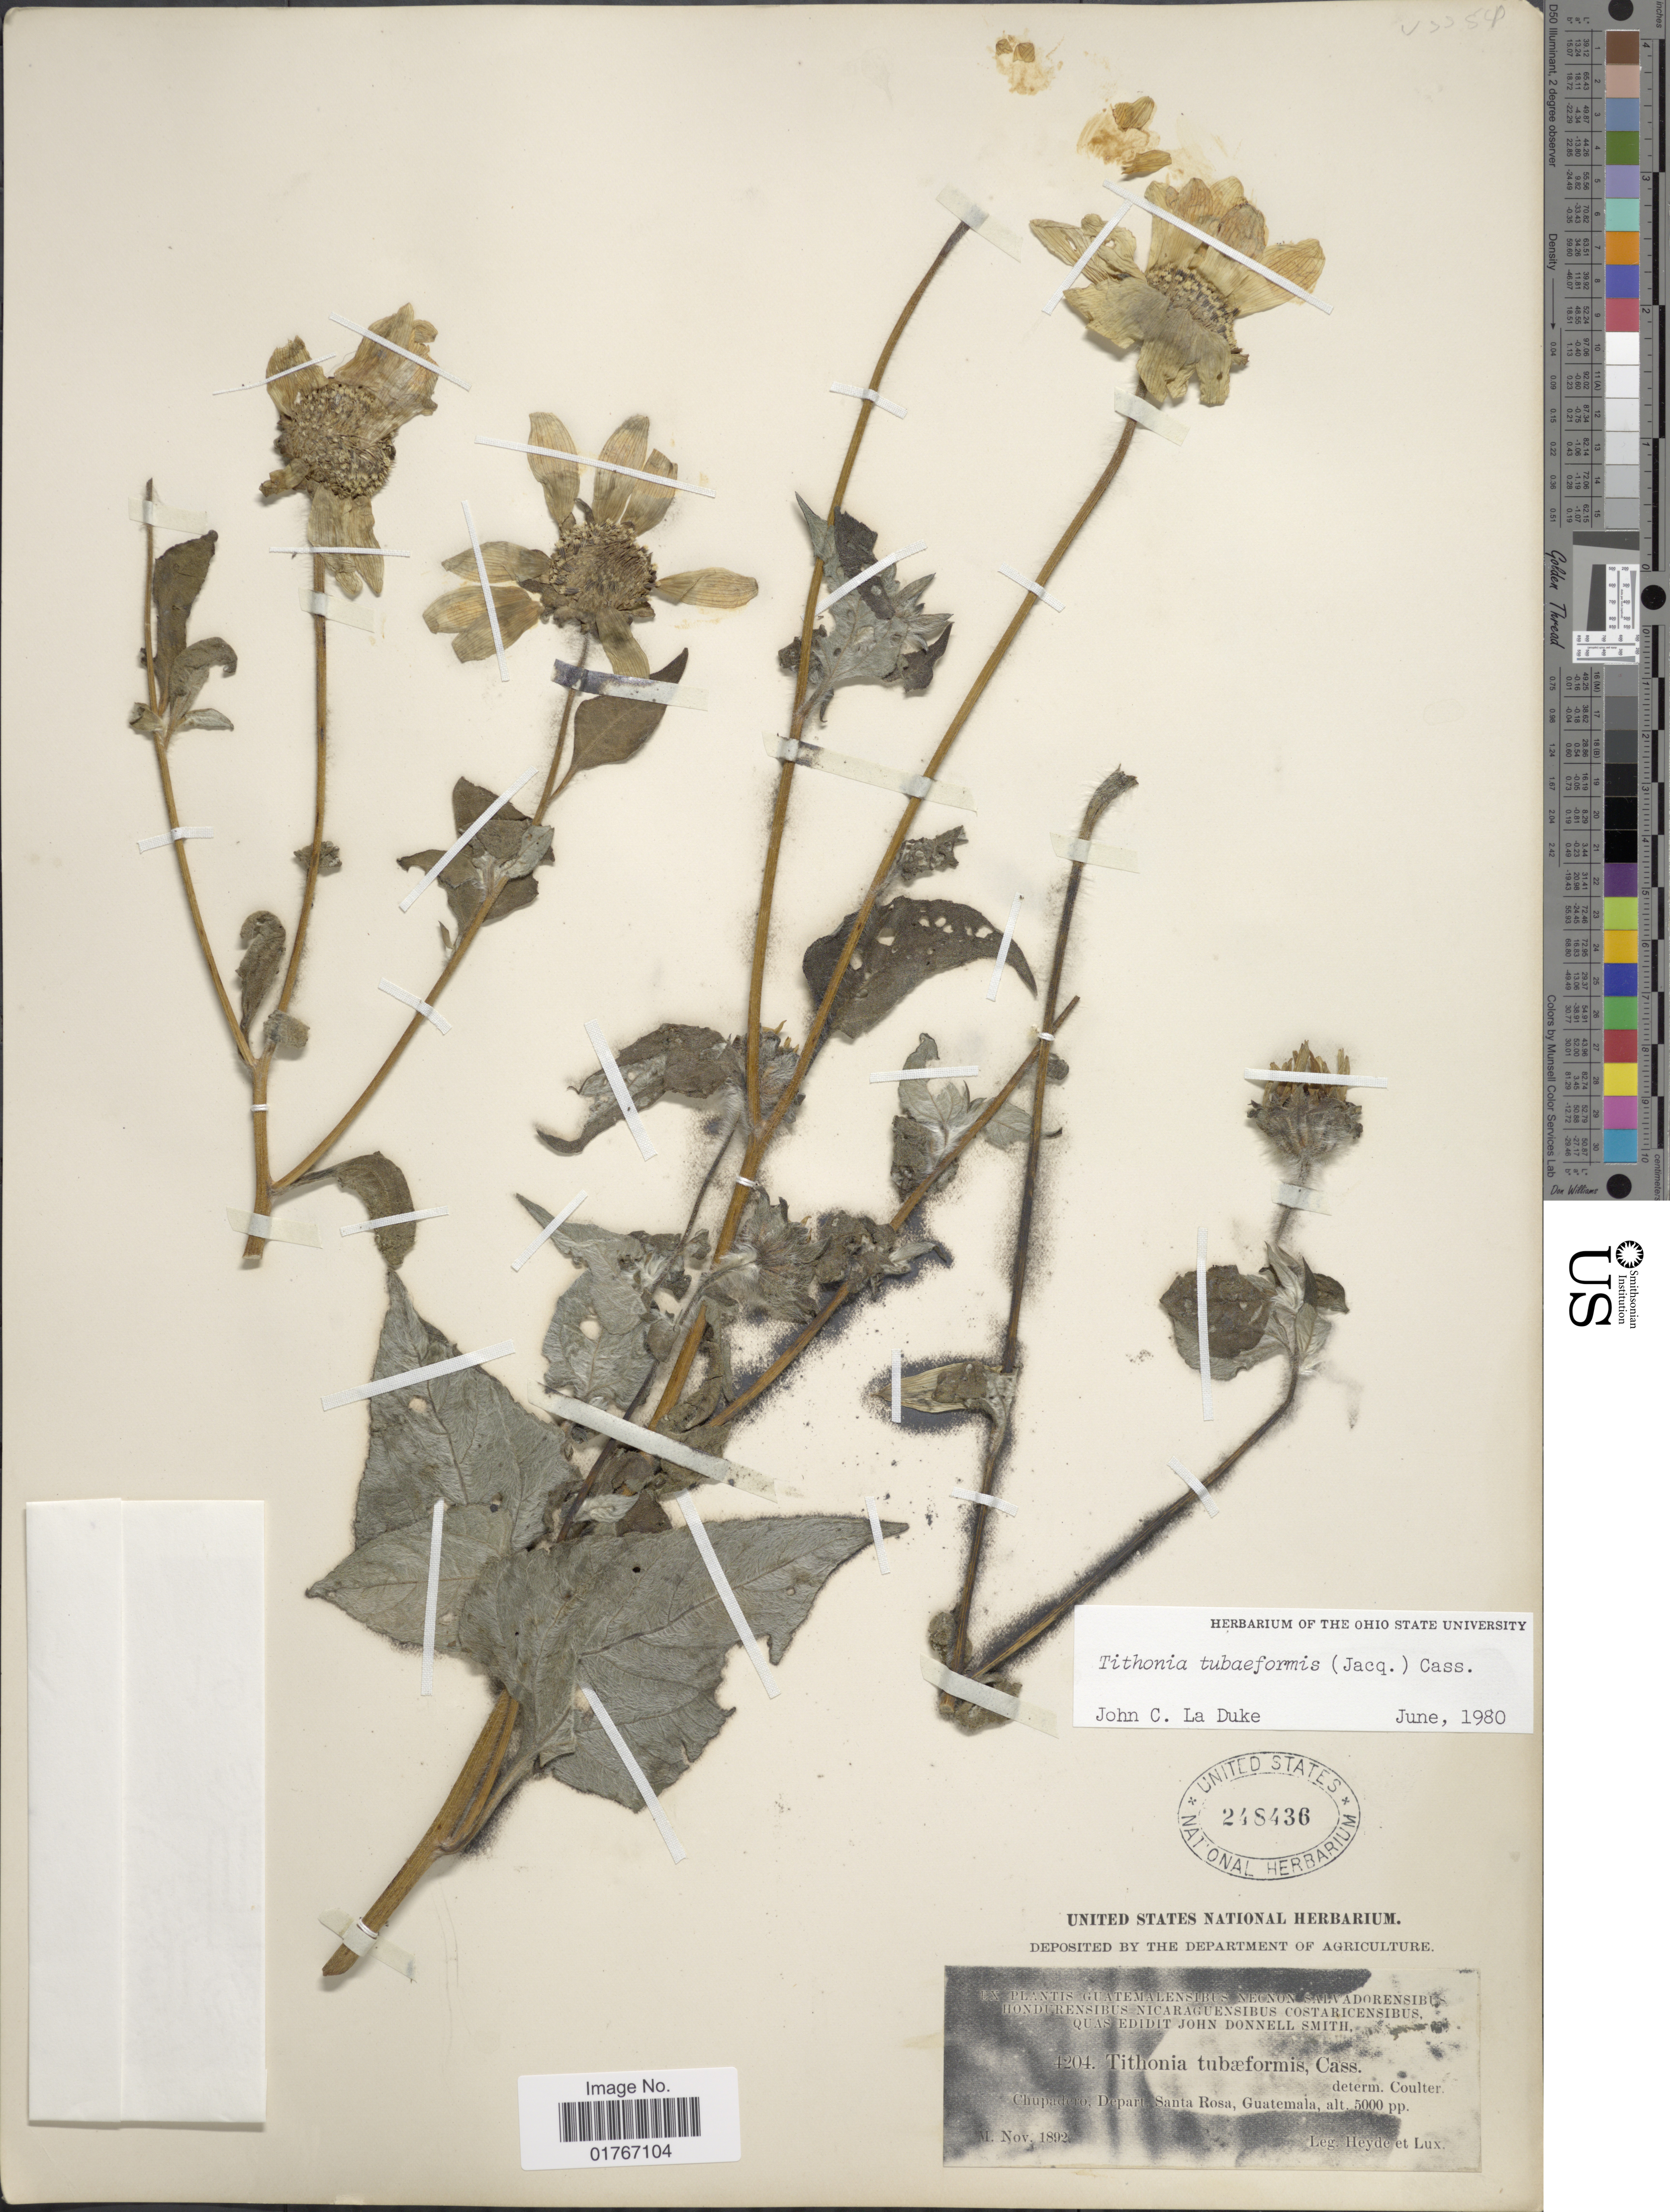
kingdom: Plantae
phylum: Tracheophyta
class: Magnoliopsida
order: Asterales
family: Asteraceae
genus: Tithonia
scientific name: Tithonia tubaeformis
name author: (Jacq.) Cass.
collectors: Heyde & Lux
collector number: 4204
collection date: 1892-11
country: Guatemala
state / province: Santa Rosa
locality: Chupadero, Depart Santa Rosa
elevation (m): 1524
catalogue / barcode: US 248436